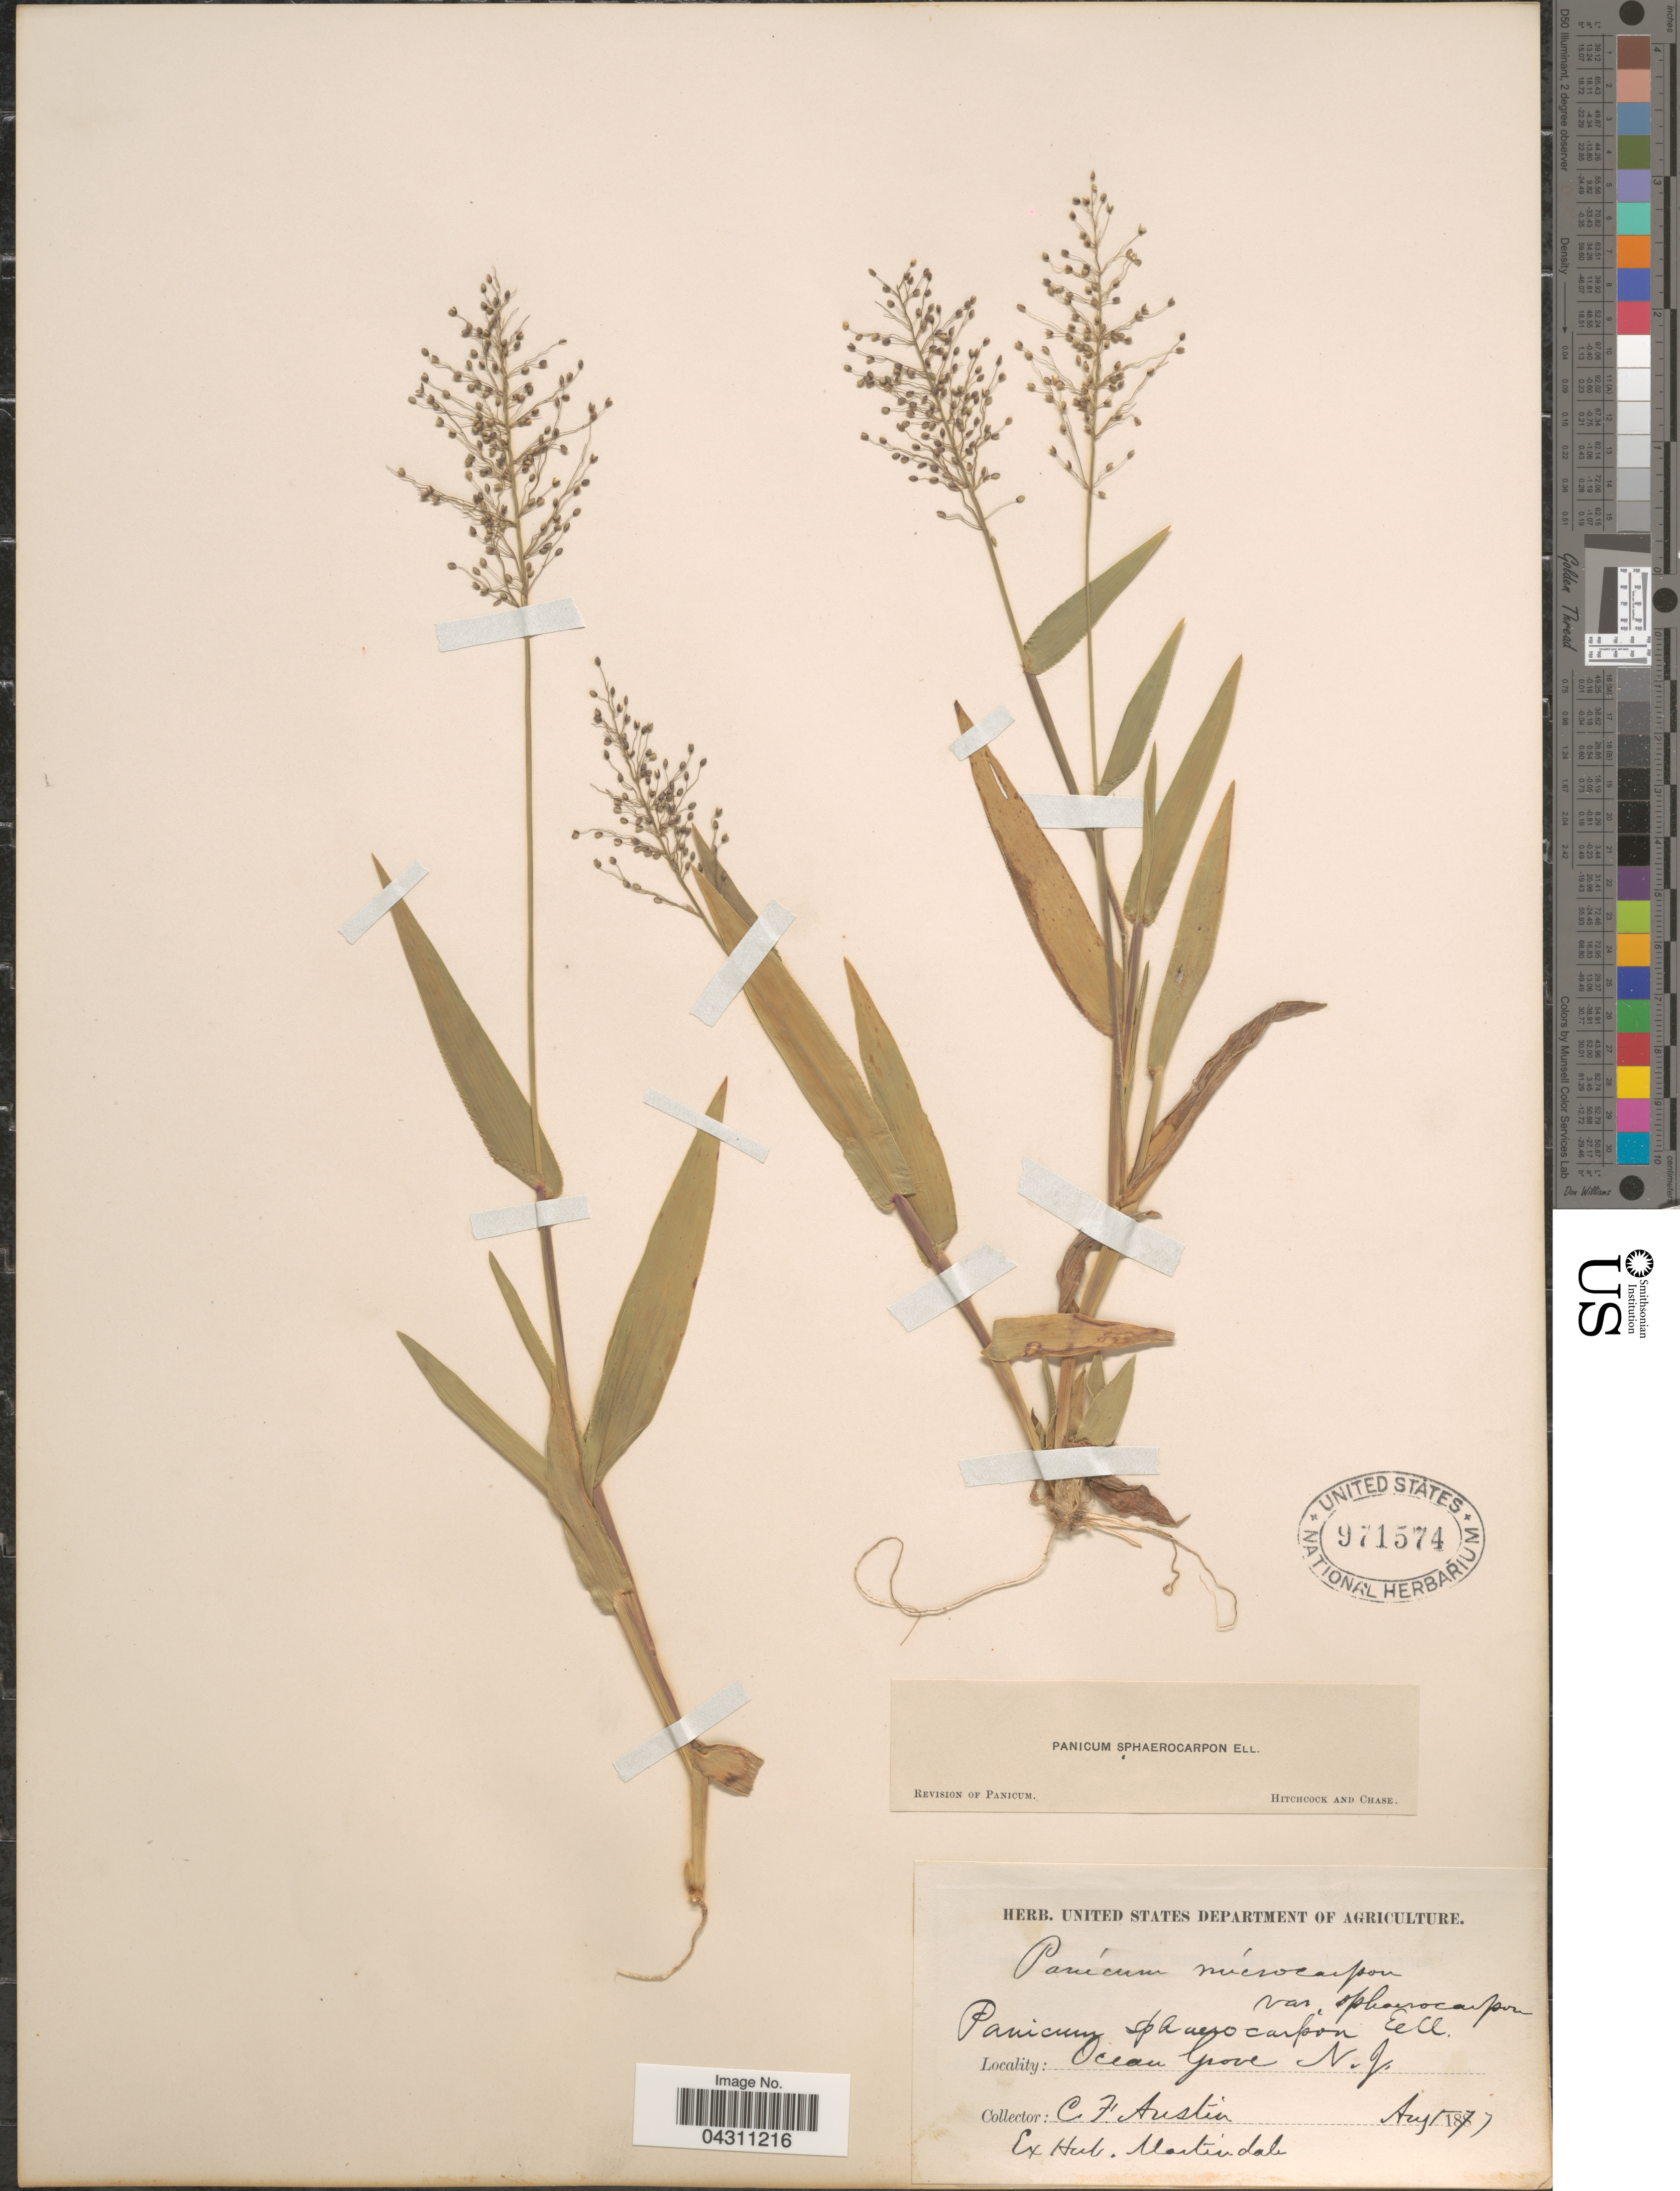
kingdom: Plantae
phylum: Tracheophyta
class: Liliopsida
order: Poales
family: Poaceae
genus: Dichanthelium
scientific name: Dichanthelium sphaerocarpon var. sphaerocarpon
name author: (Elliott) Gould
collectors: C. F. Austin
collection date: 1877-08-05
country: United States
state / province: New Jersey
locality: Ocean Grove.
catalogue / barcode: US 971574